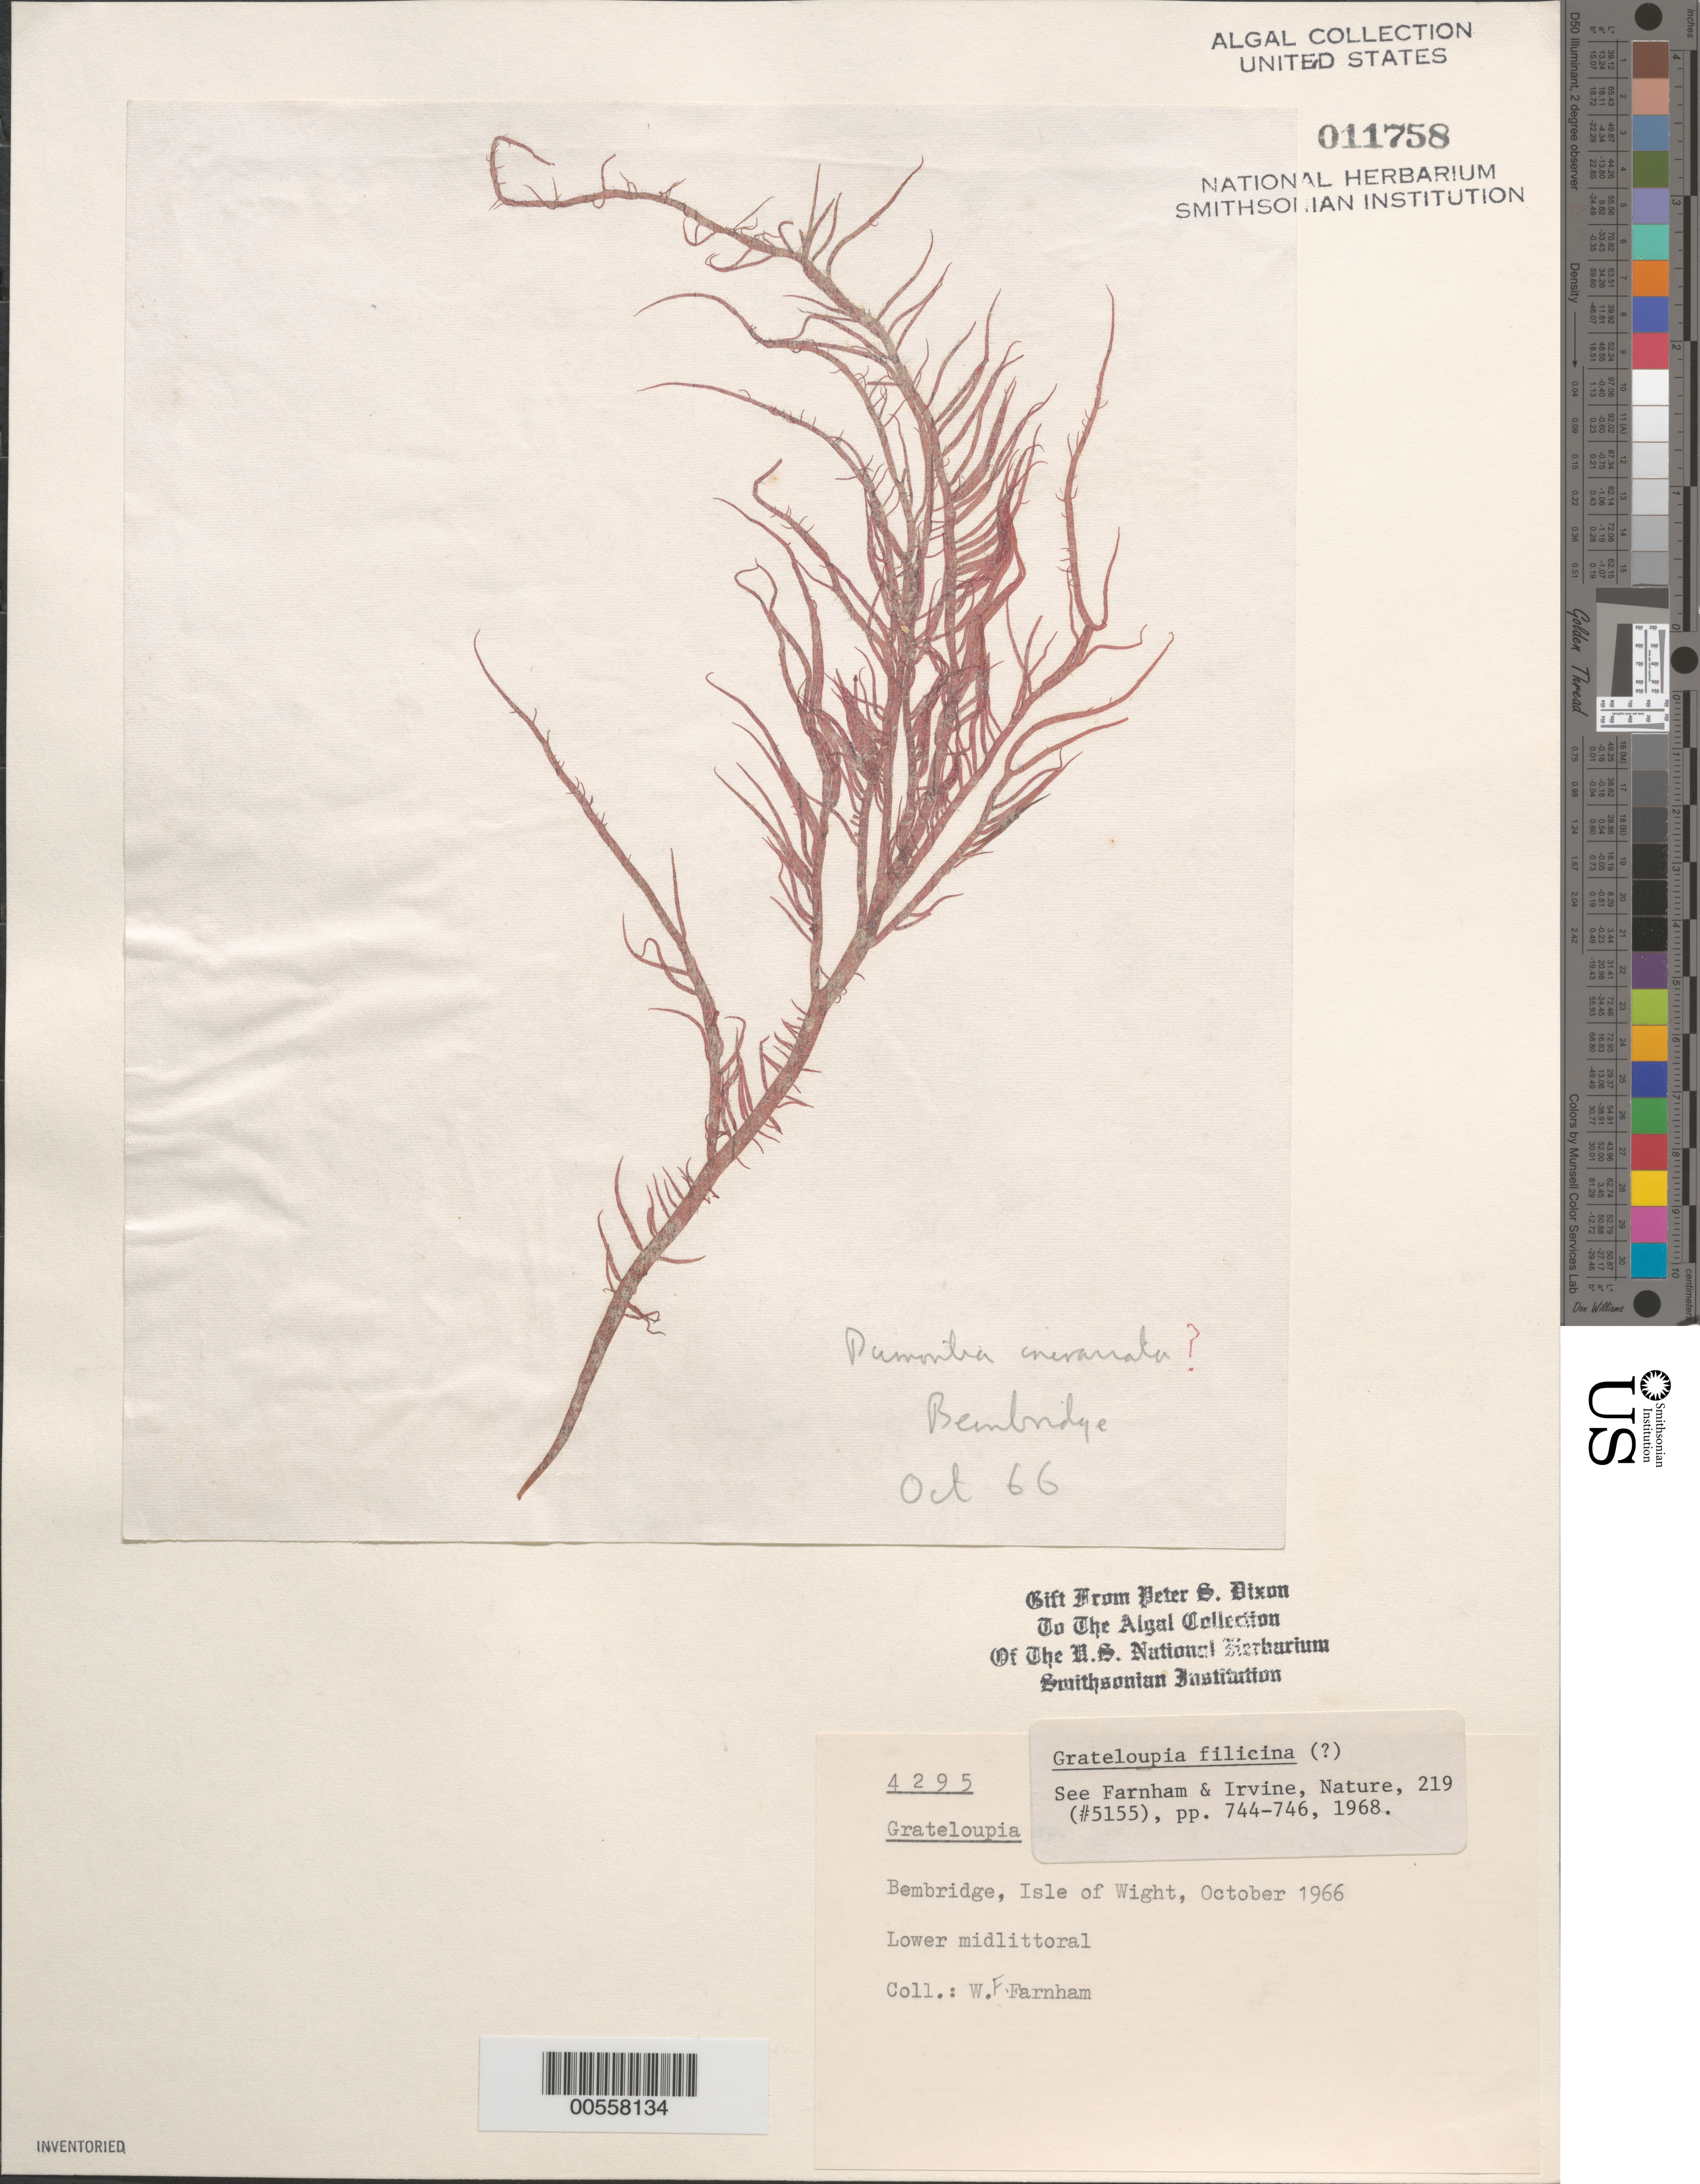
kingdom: Plantae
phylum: Rhodophyta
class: Florideophyceae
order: Halymeniales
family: Halymeniaceae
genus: Grateloupia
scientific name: Grateloupia filicina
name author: (J.V.Lamouroux) C. Agardh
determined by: Dixon, P. S.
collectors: W. Farnham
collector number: PSD 4295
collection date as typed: Oct 1966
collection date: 1966-10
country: United Kingdom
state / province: England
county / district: Isle of Wight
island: Isle of Wight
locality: Bembridge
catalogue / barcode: US 11758